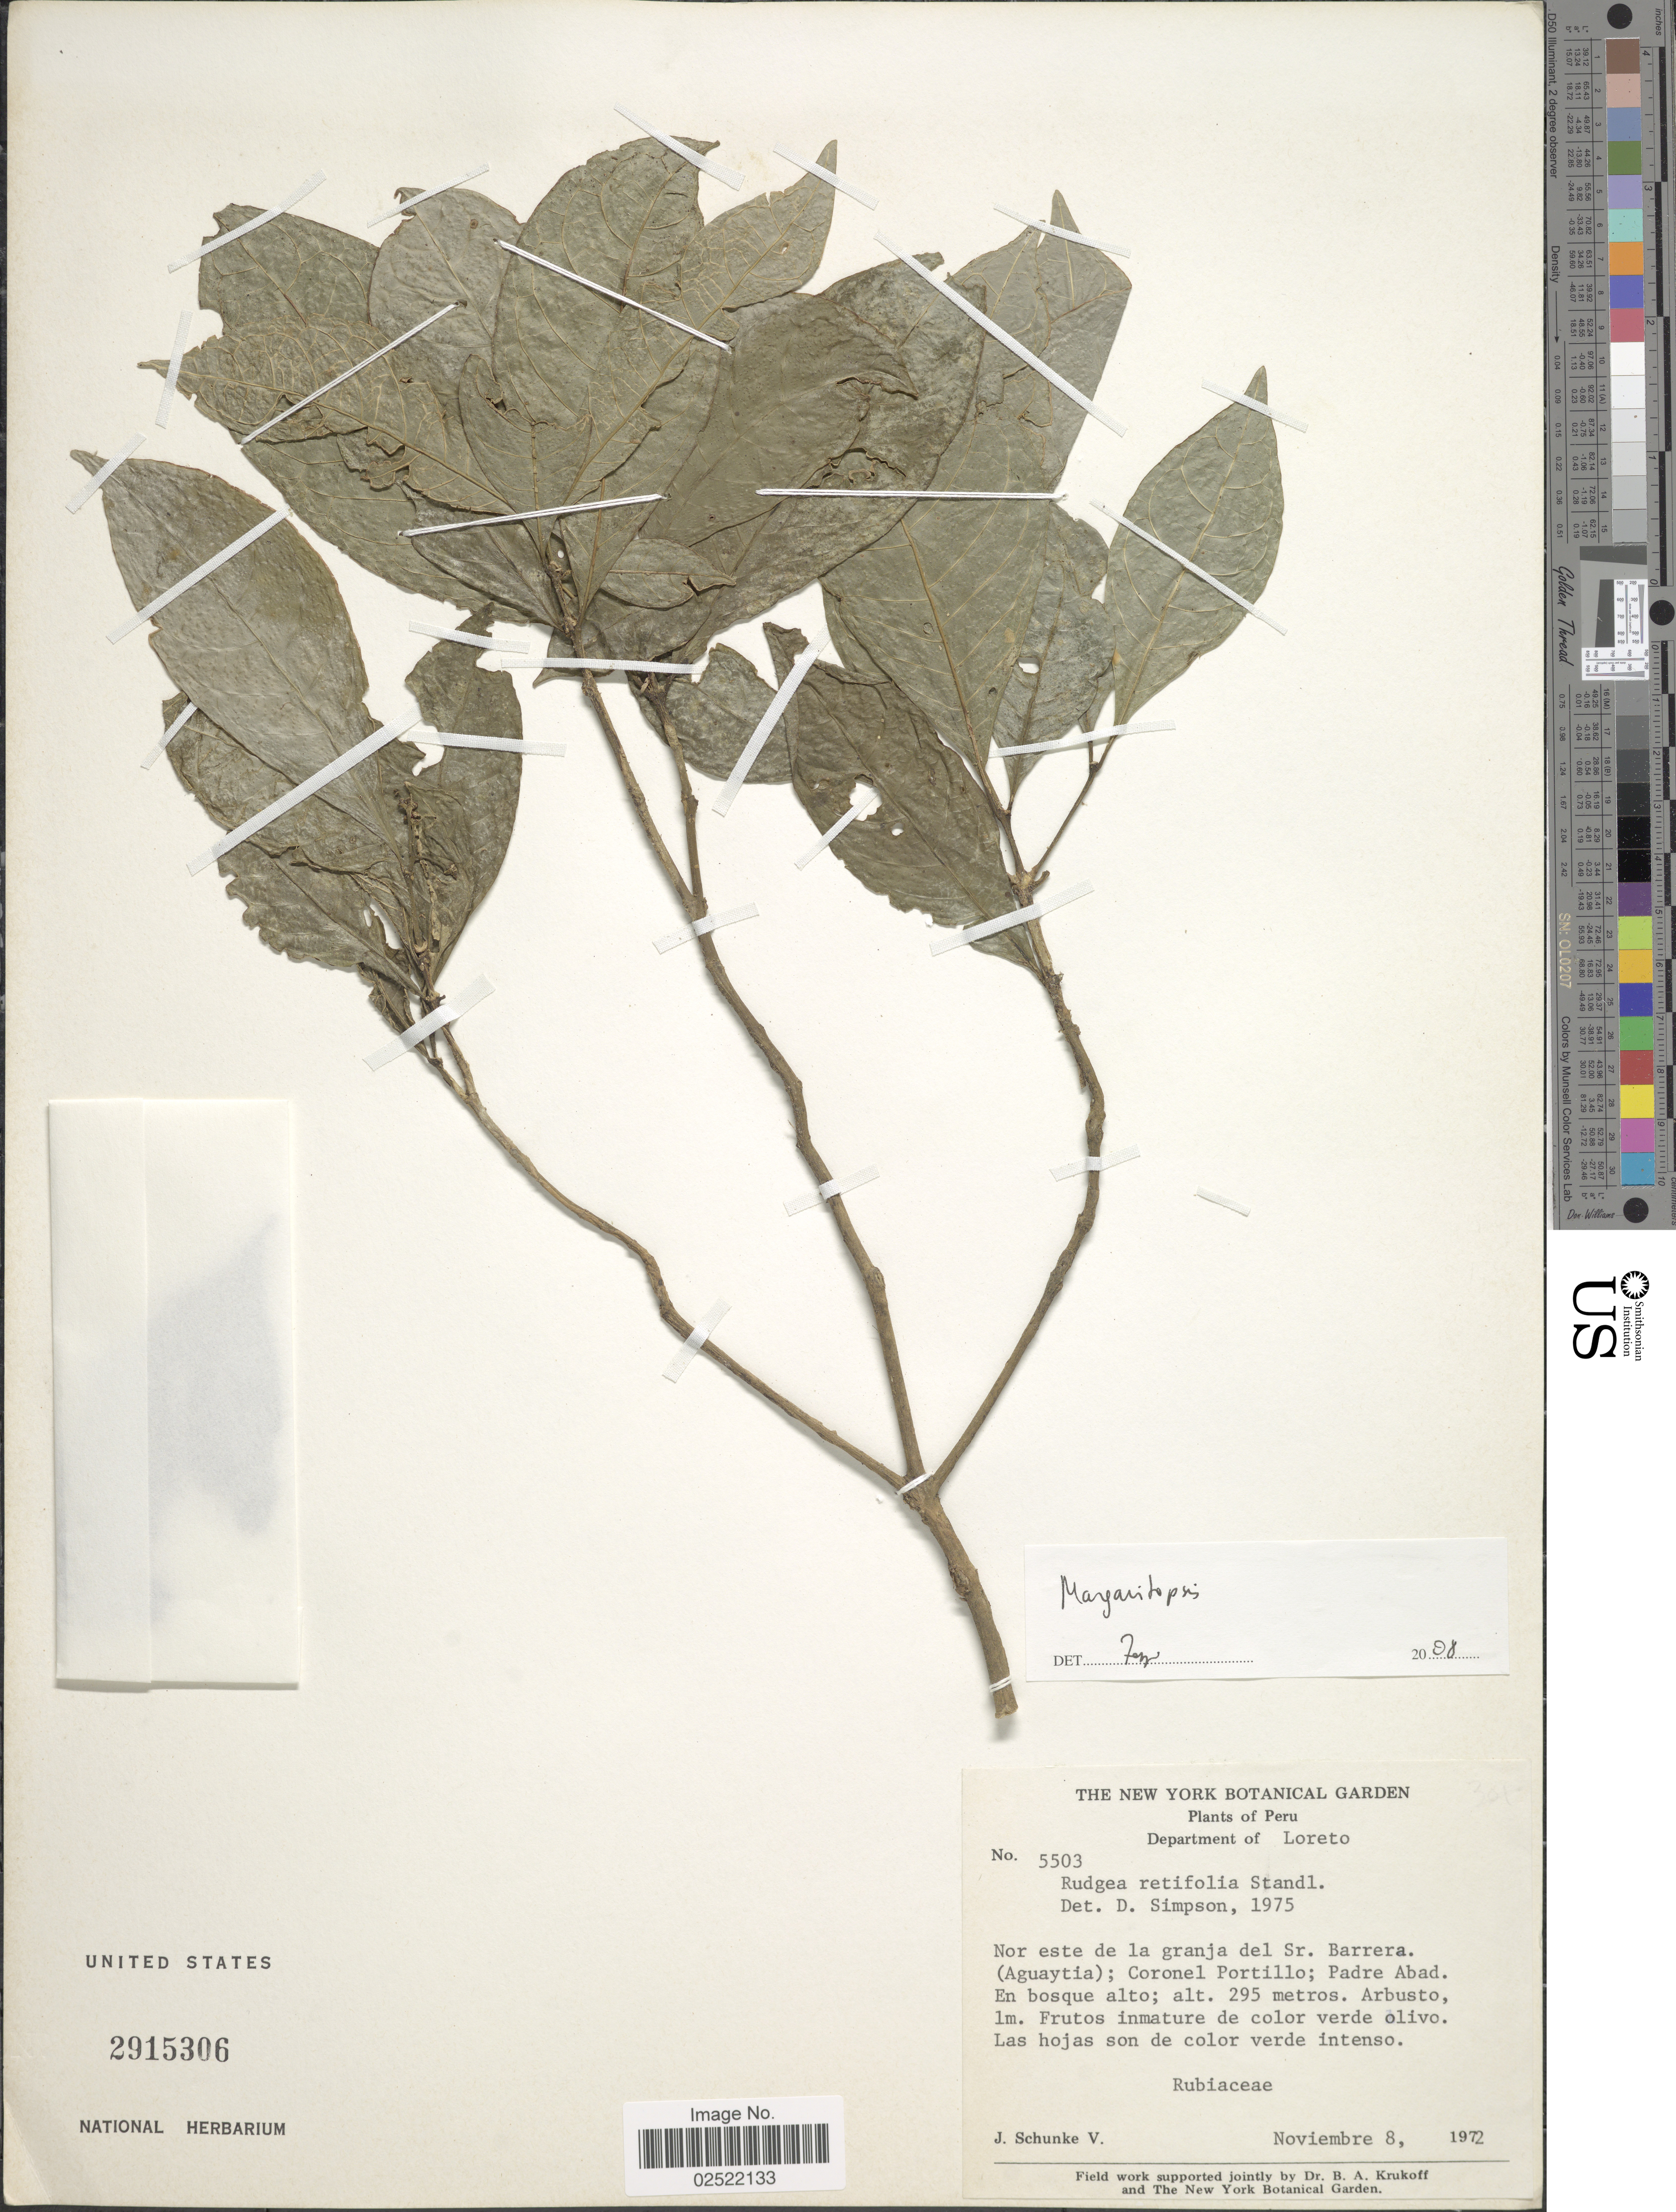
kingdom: Plantae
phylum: Tracheophyta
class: Magnoliopsida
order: Gentianales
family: Rubiaceae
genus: Psychotria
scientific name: Psychotria sp.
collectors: J. Schunke Vigo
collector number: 5503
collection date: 1972-11-08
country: Peru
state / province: Loreto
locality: Department of Loreto. Nor este de la granja del Sr. Barrera. (Aguaytia); Coronel Portillo; Padre Abad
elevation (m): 295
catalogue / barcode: US 2915306